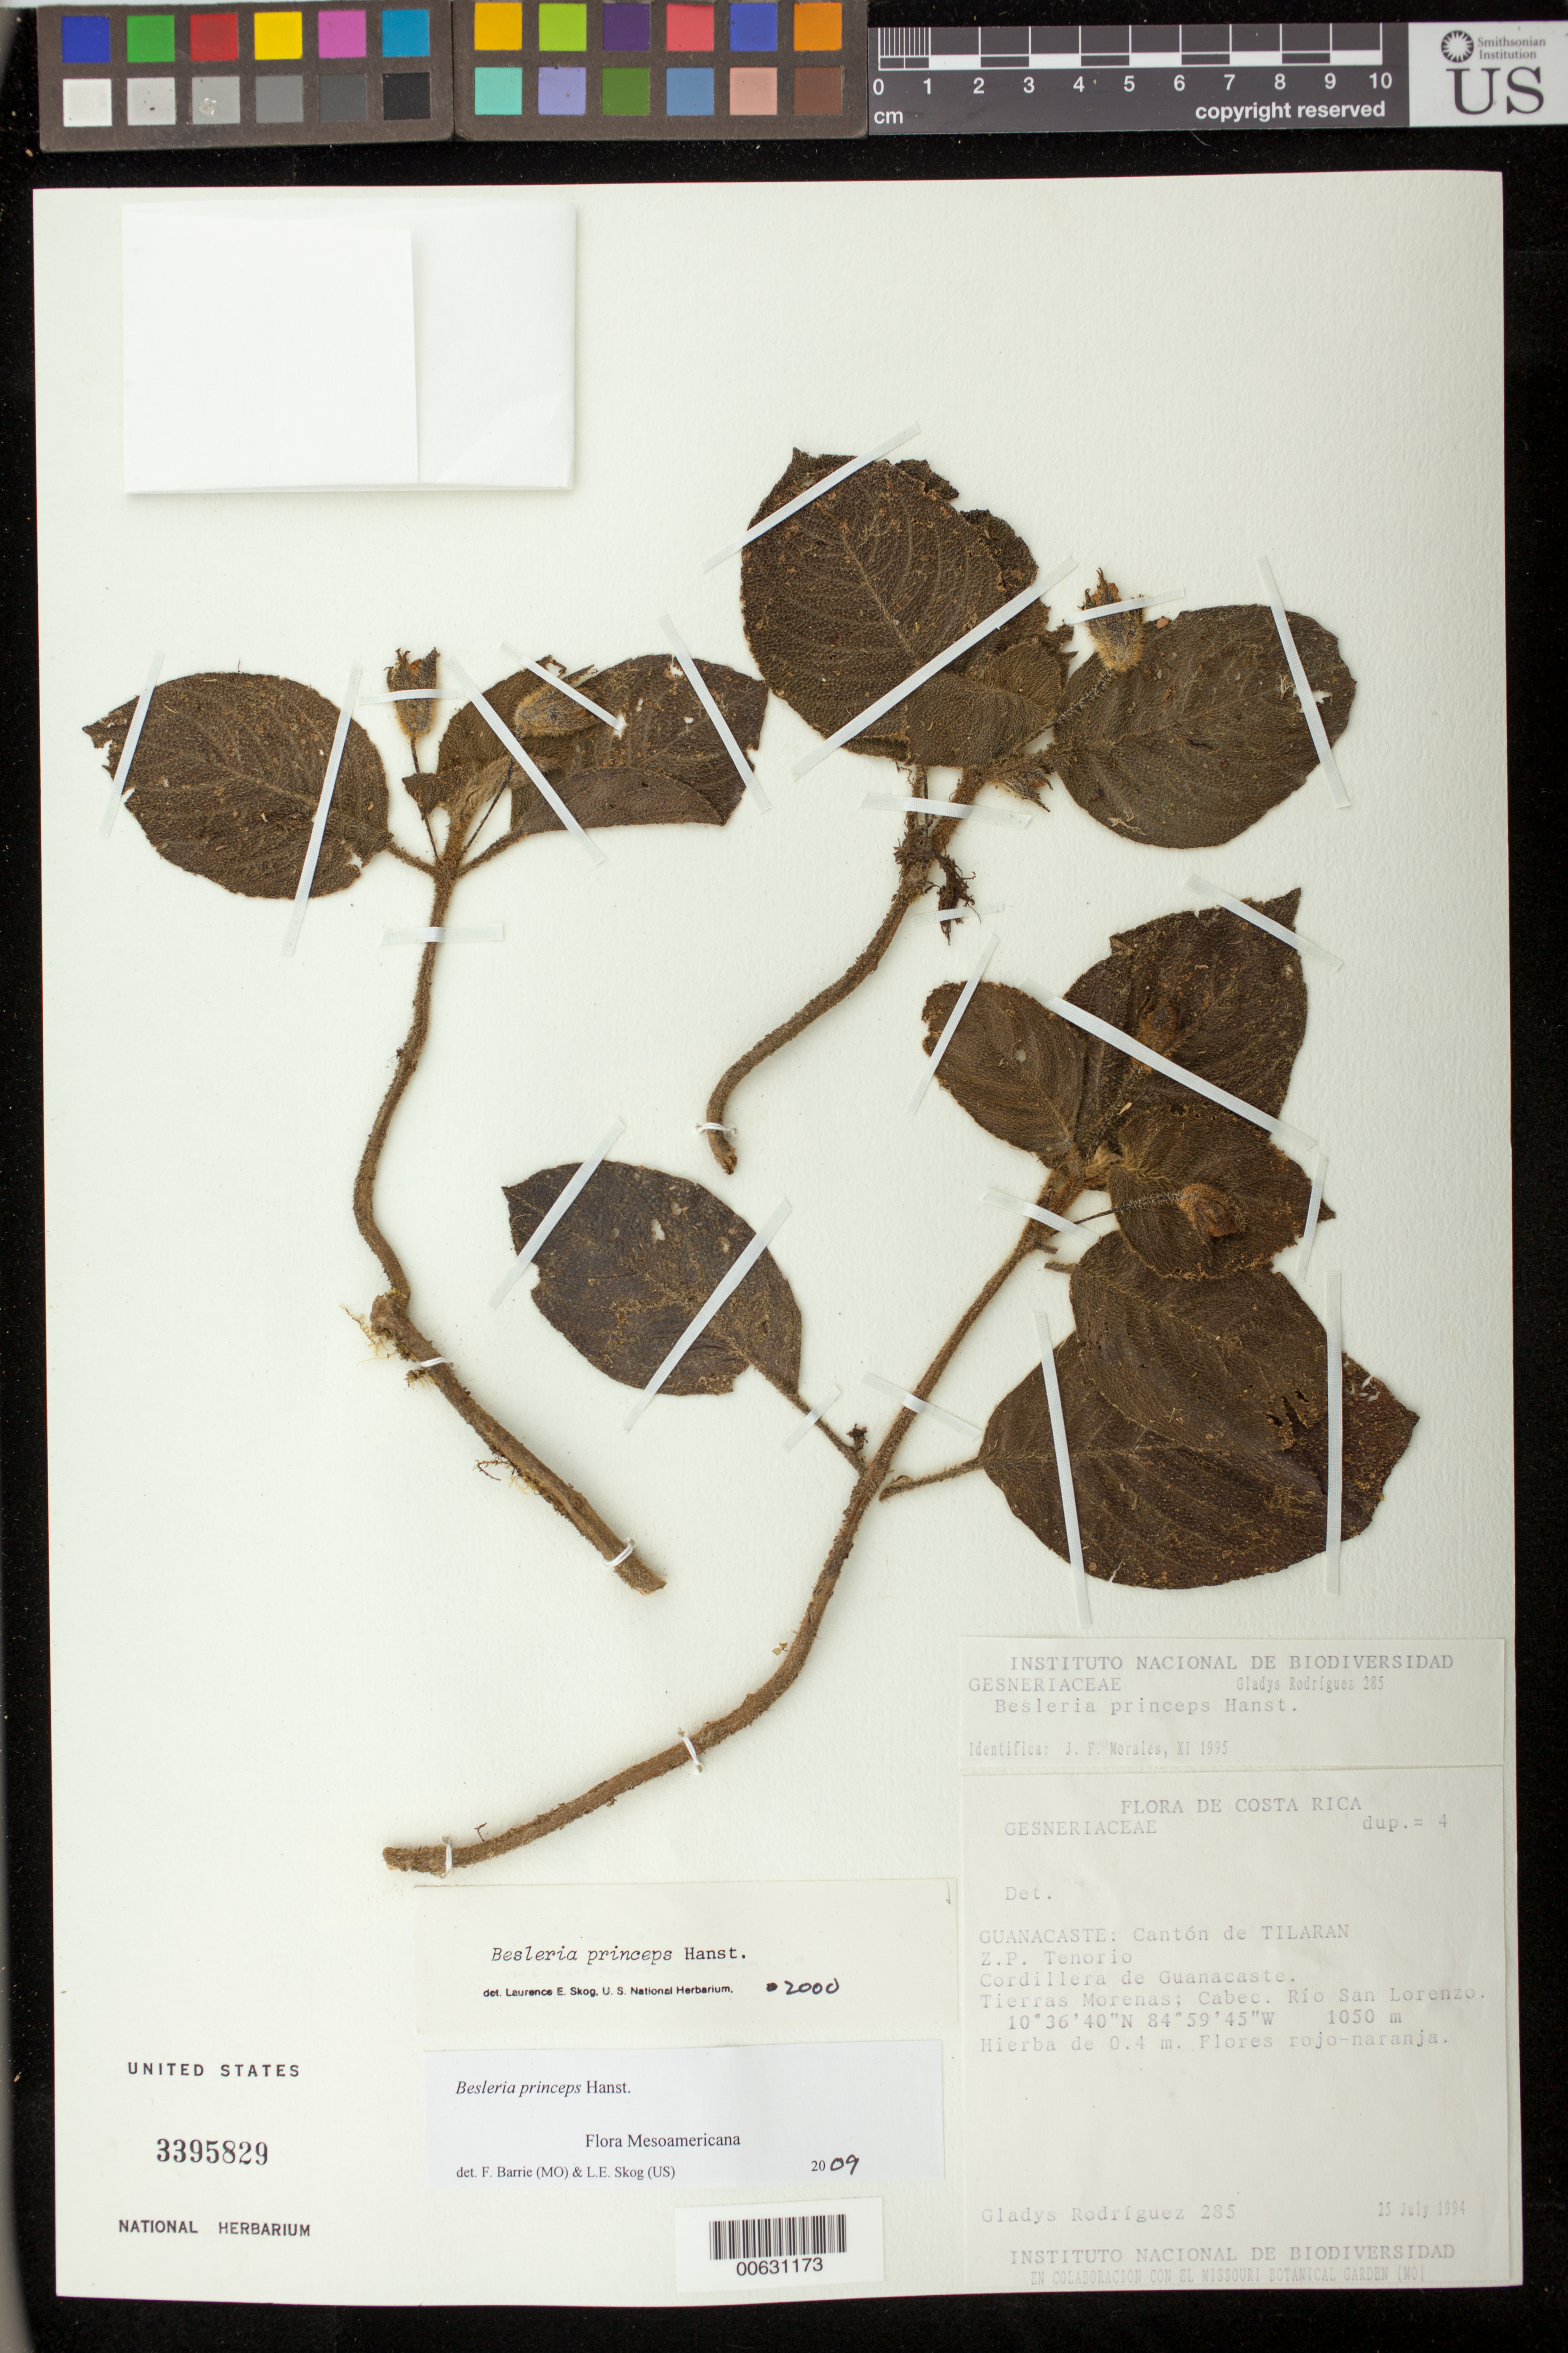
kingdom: Plantae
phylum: Tracheophyta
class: Magnoliopsida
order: Lamiales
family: Gesneriaceae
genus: Besleria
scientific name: Besleria princeps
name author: Hanst.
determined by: Skog, Laurence E.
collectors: G. Rodriguez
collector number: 285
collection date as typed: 25 Jul 1994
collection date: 1994-07-25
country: Costa Rica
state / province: Guanacaste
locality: Cantón de Tilaran, Z.P. Tenorio, Cordillera de Guanacaste, Tierras Morenas; Cabec. Río San Lorenzo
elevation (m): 1050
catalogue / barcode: US 3395829